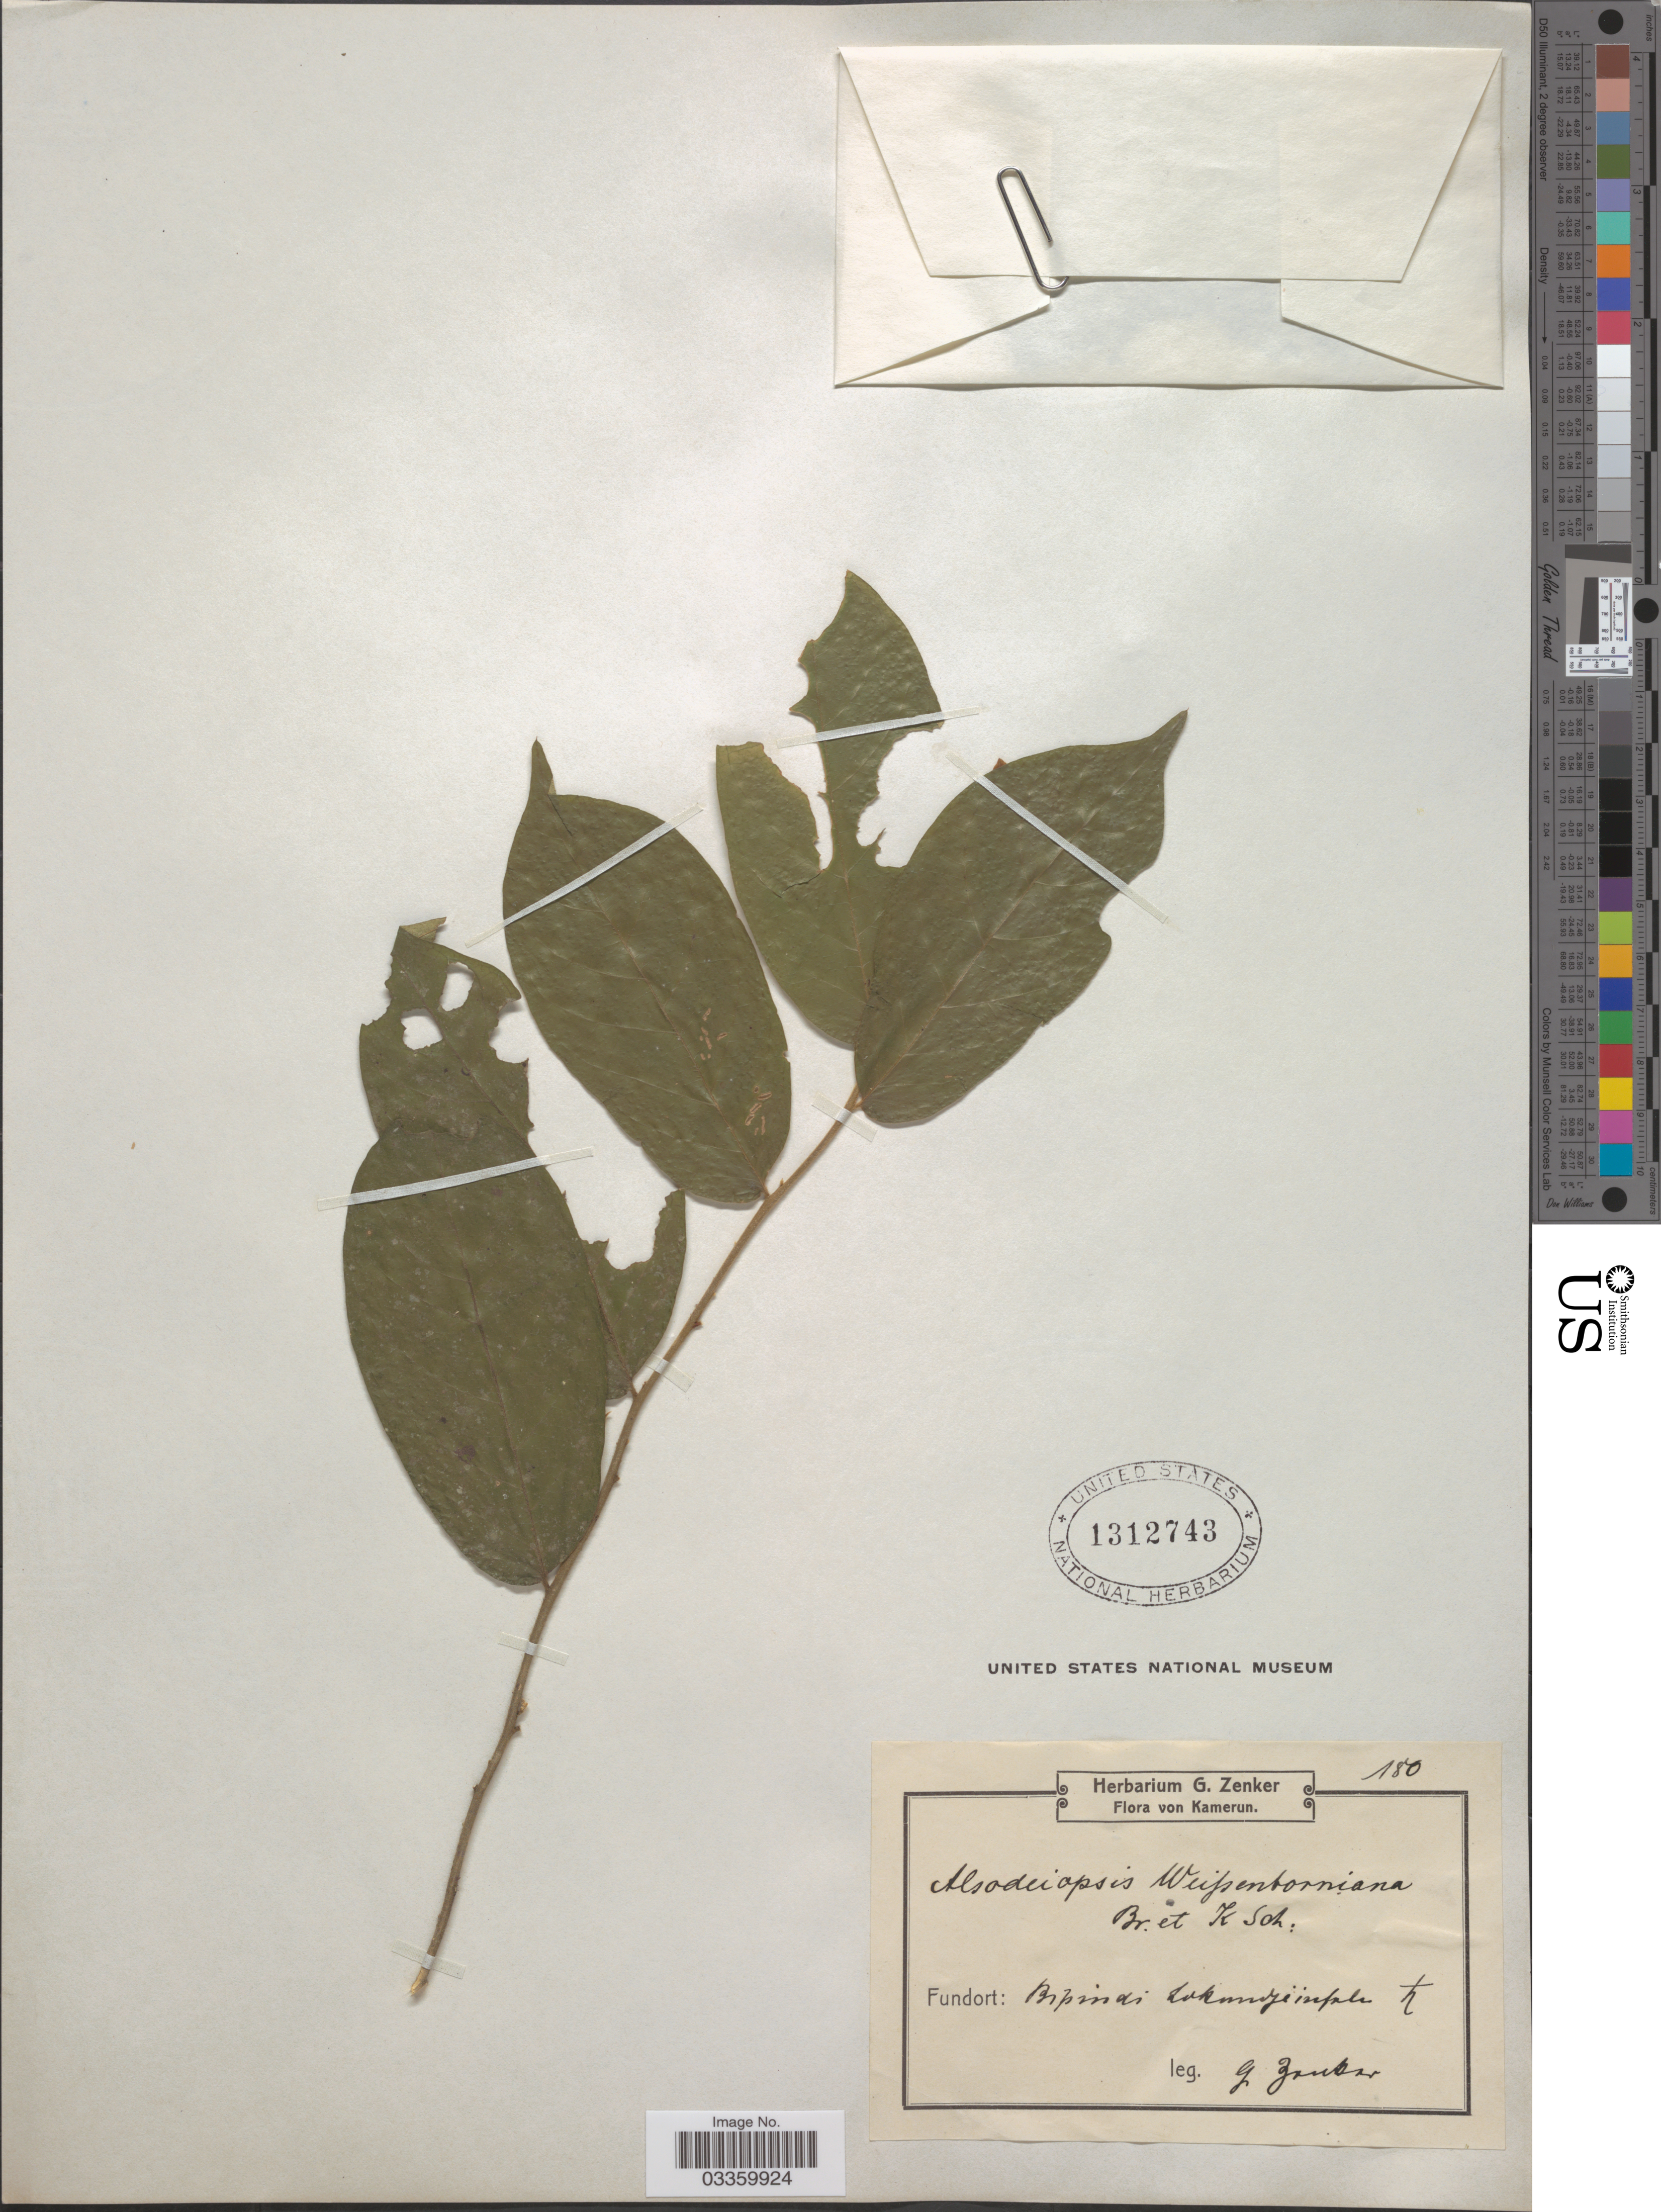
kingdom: Plantae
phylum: Tracheophyta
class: Magnoliopsida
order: Icacinales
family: Icacinaceae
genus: Alsodeiopsis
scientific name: Alsodeiopsis weissenborniana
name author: J. Braun & K. Schum.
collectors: G. A. Zenker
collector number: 180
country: Cameroon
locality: Kamerun. Bipindi Lokundje inpala [interpreted].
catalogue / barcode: US 1312743